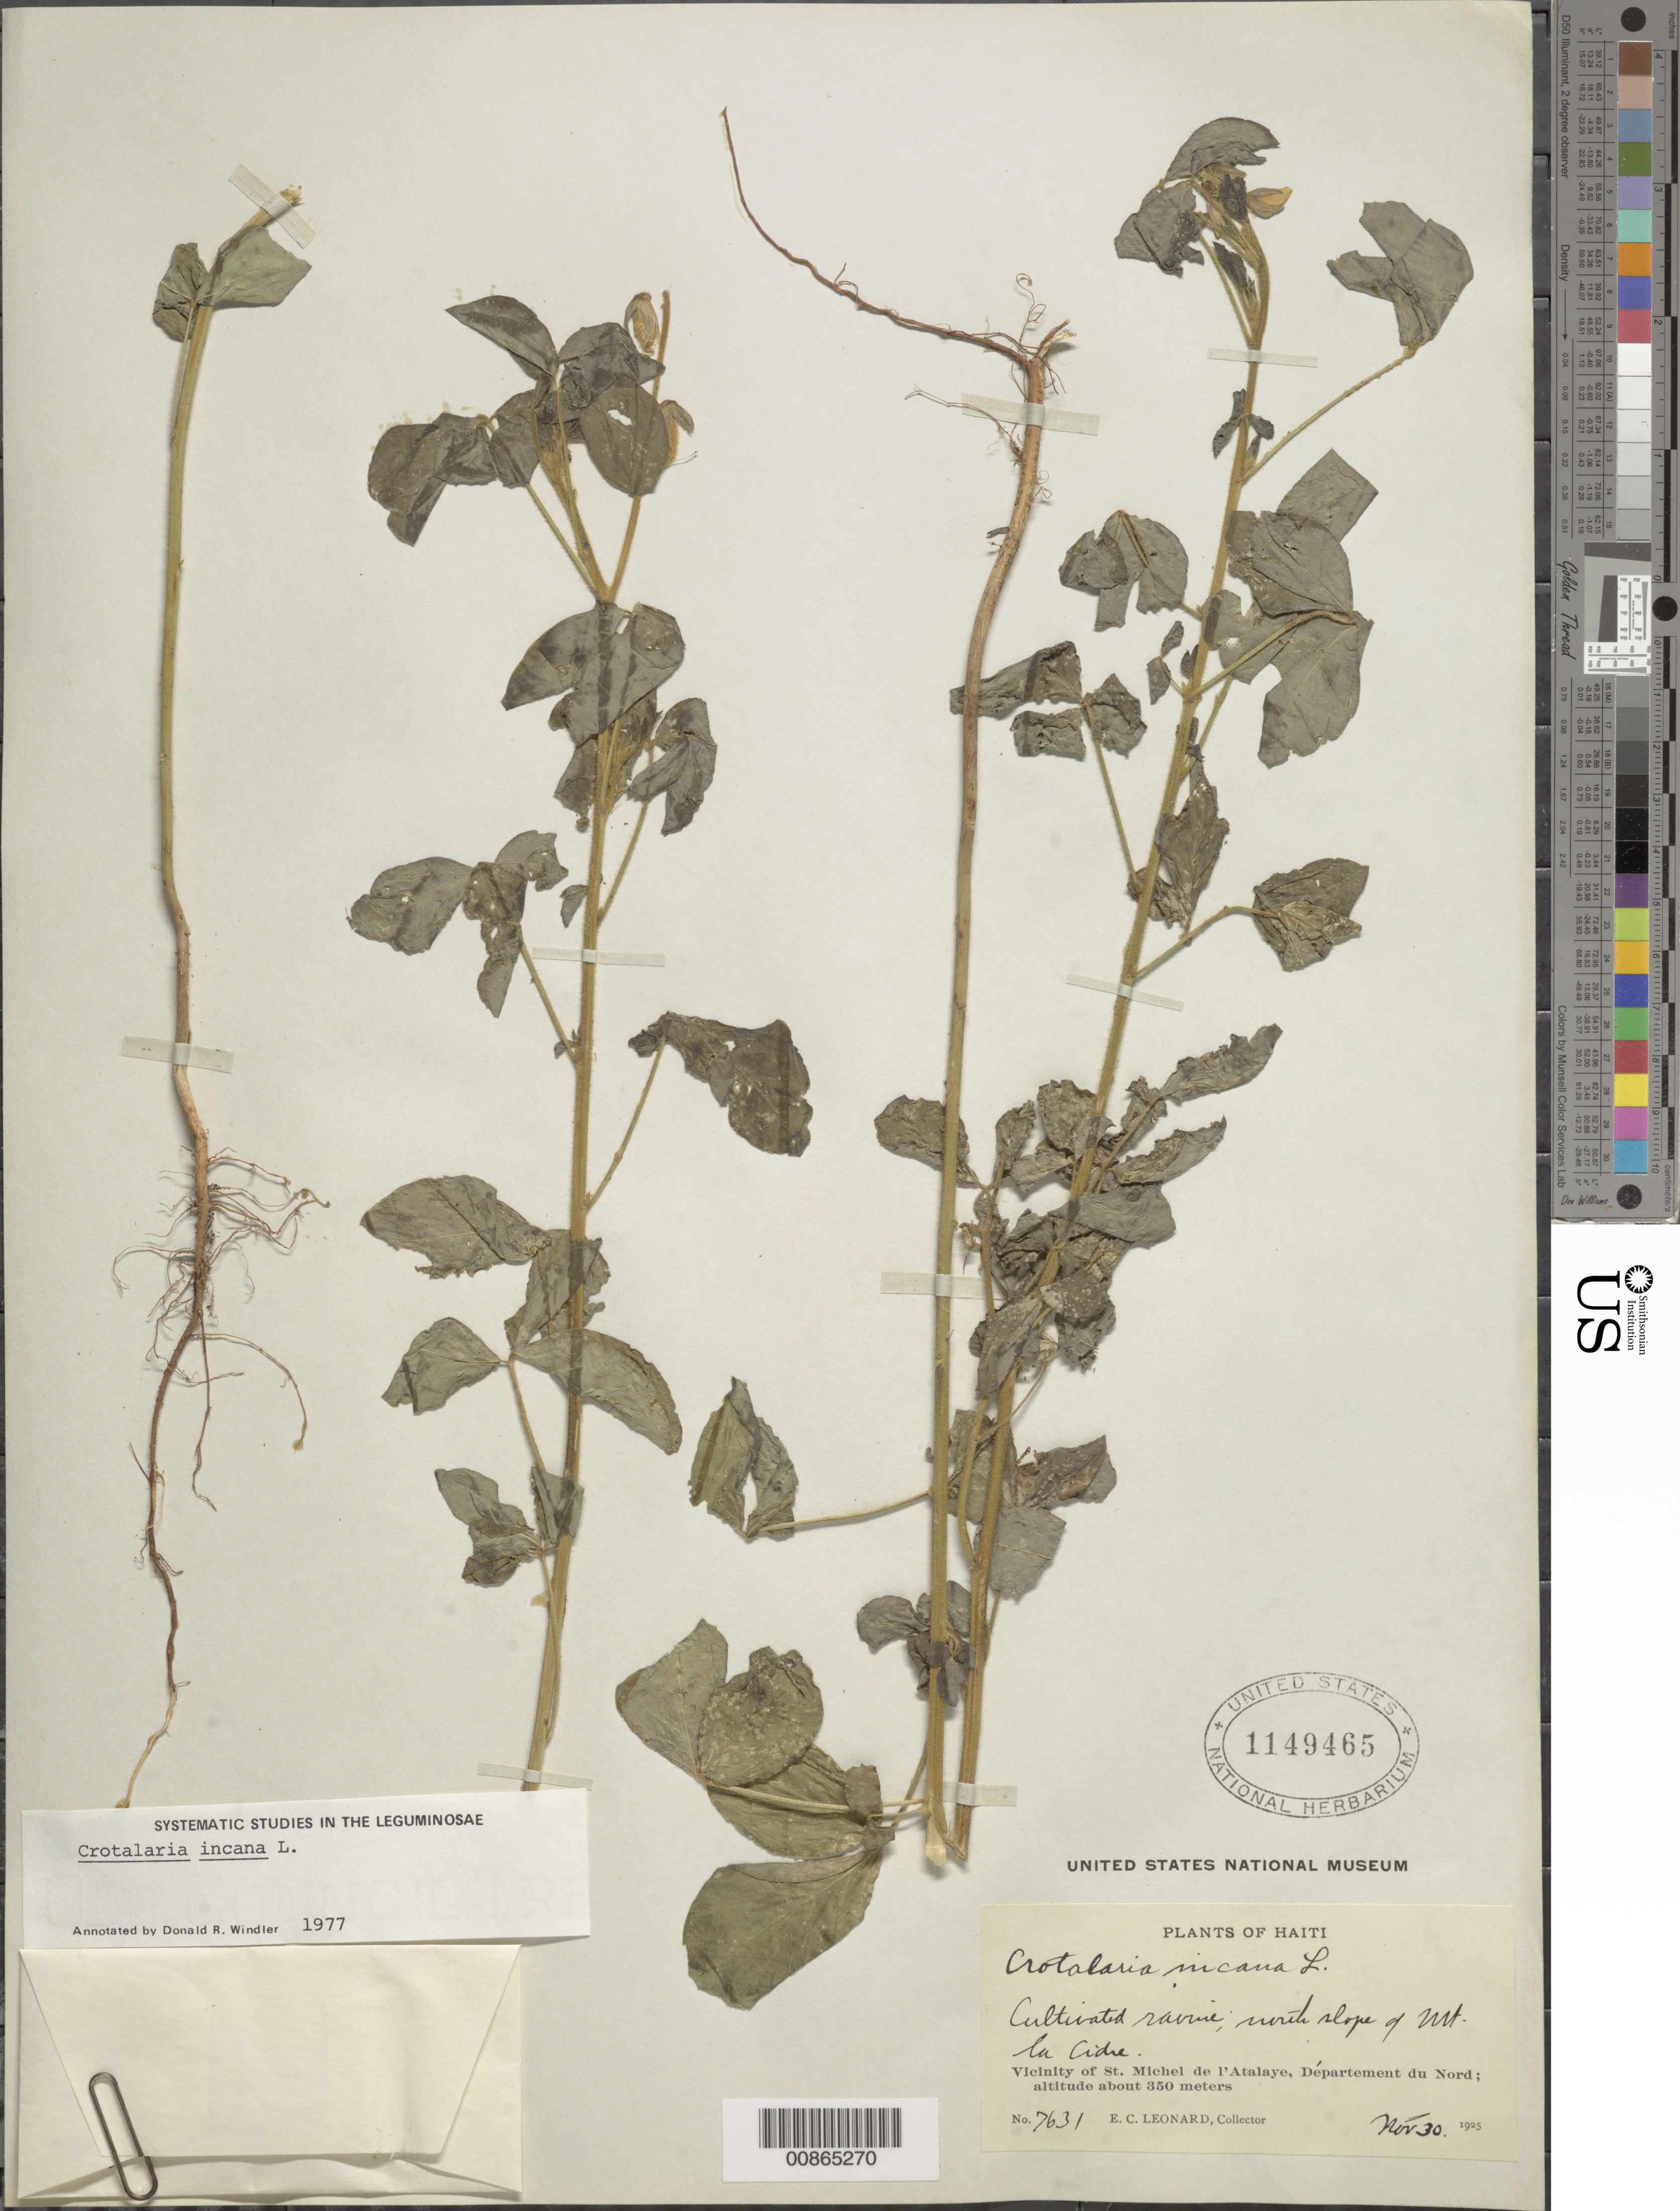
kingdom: Plantae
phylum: Tracheophyta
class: Magnoliopsida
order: Fabales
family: Fabaceae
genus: Crotalaria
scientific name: Crotalaria incana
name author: L.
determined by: Windler, D. R.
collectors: E. C. Leonard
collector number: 7631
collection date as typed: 30 Nov 1925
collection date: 1925-11-30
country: Haiti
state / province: Nord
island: Hispaniola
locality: Vicinity of St. Michel de l'Atalaye, north slope of Mt. la Cidre.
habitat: Cultivated ravine.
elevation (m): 350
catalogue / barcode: US 1149465